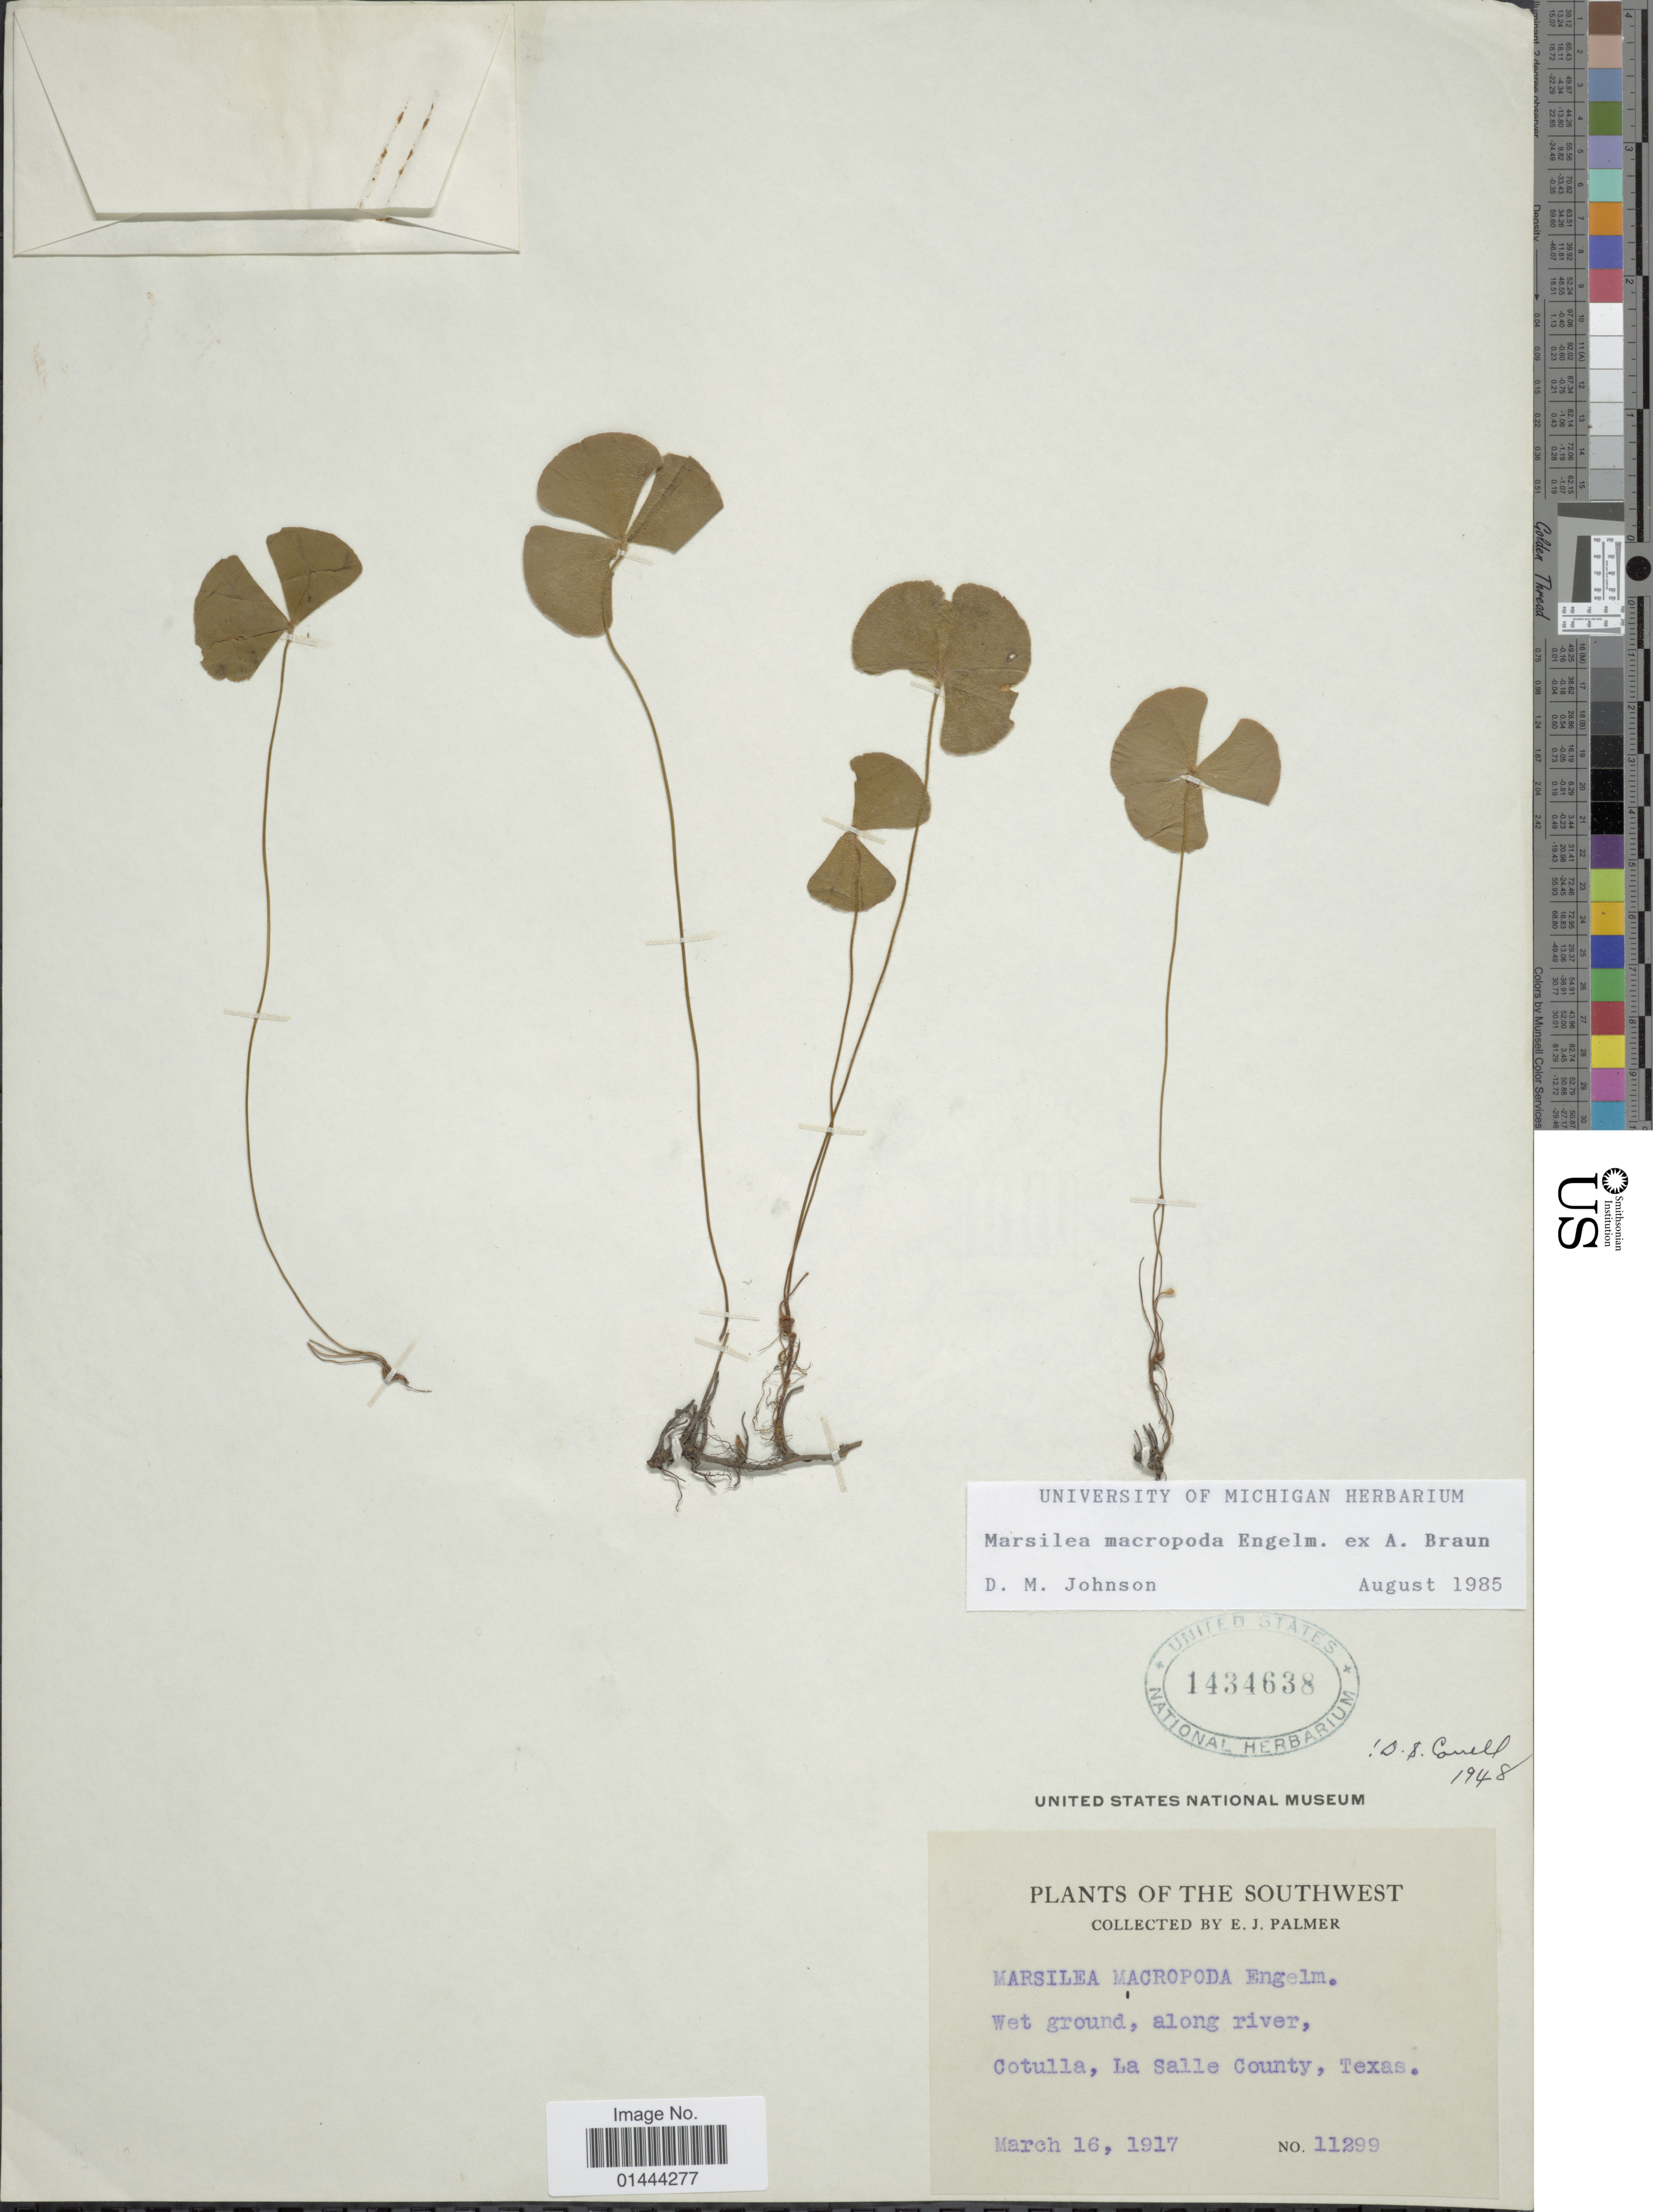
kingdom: Plantae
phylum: Tracheophyta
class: Polypodiopsida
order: Salviniales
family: Marsileaceae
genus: Marsilea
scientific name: Marsilea macropoda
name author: Engelm. ex A. Braun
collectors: E. J. Palmer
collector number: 11299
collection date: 1917-03-16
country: United States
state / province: Texas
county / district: La Salle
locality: Southwest, wet ground, along river, Cotulla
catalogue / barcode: US 1434638